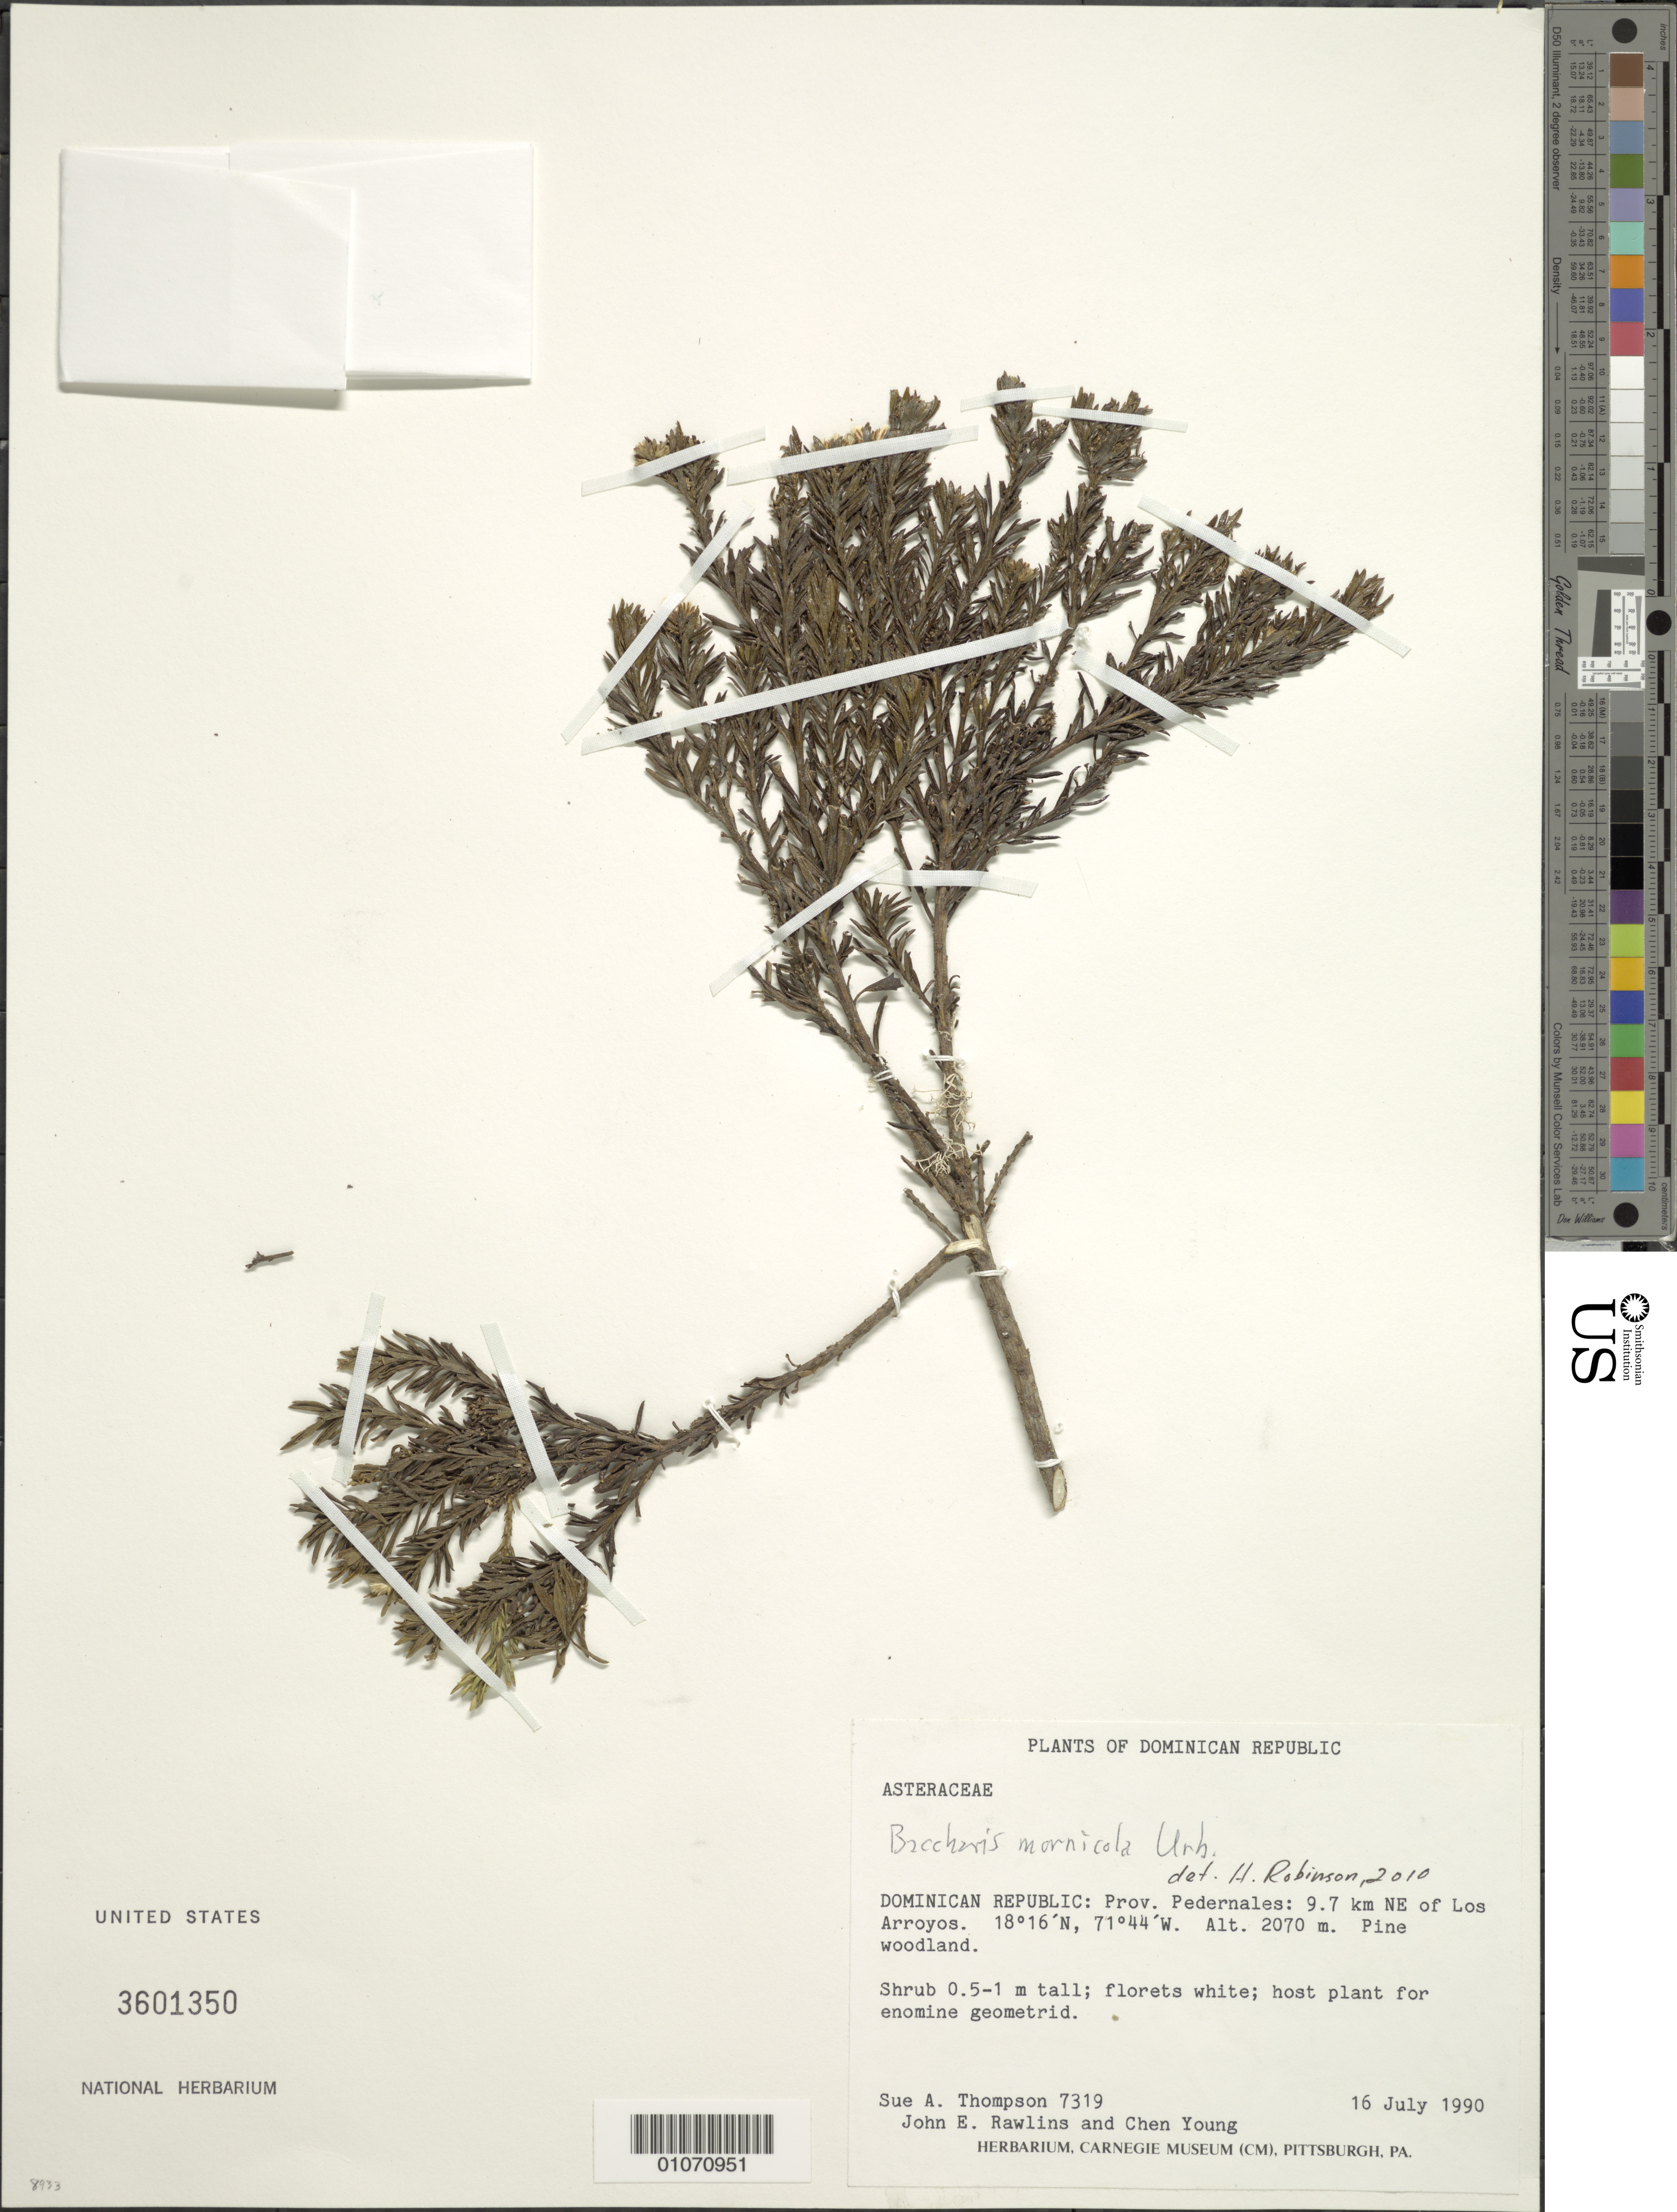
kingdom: Plantae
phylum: Tracheophyta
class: Magnoliopsida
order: Asterales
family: Asteraceae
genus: Baccharis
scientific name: Baccharis mornicola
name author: Urb.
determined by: Robinson, Harold E., (US)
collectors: S. A. Thompson, J. Rawlins & C. Young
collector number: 7319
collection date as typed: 16 Jul 1990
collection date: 1990-07-16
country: Dominican Republic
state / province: Pedernales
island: Hispaniola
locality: Los Arroyos, 9.7 km NE of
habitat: Pine woodland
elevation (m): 2070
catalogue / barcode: US 3601350